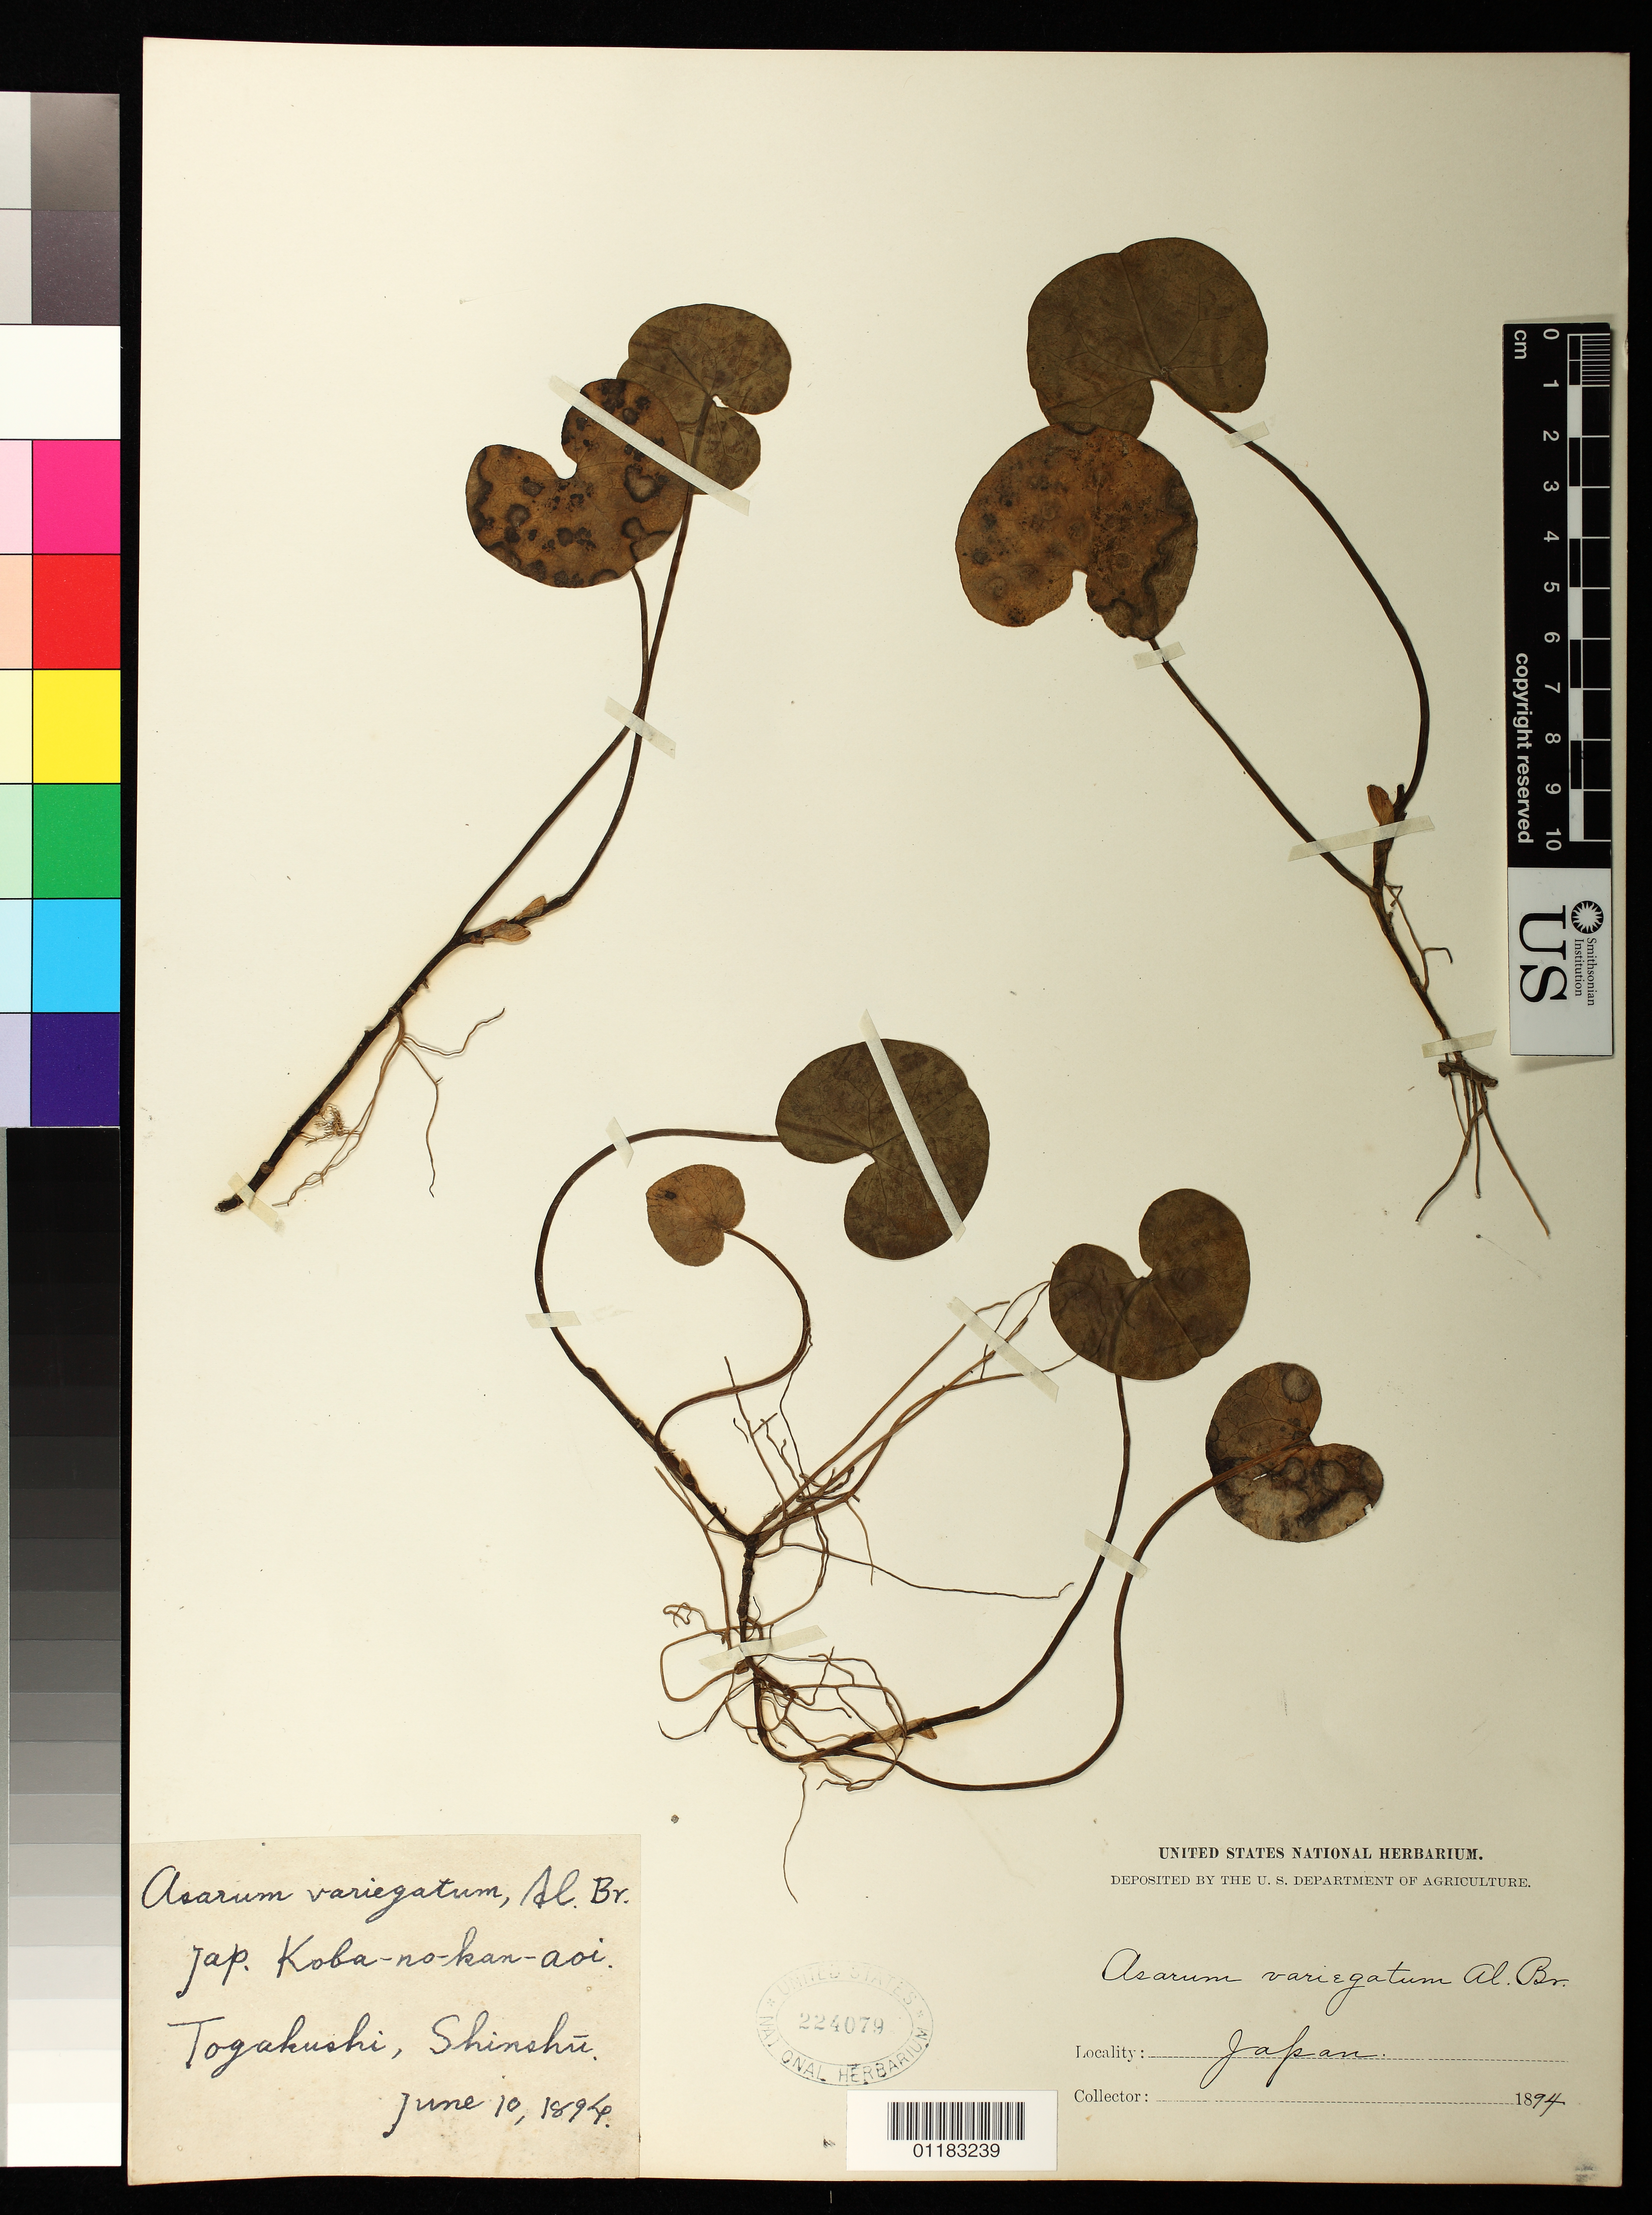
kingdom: Plantae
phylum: Tracheophyta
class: Magnoliopsida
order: Piperales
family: Aristolochiaceae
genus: Asarum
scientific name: Asarum variegatum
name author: A. Braun & C.D. Bouché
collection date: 1894-06-10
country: Japan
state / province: Nagano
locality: Togakushi, Shinshu.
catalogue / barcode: US 224079